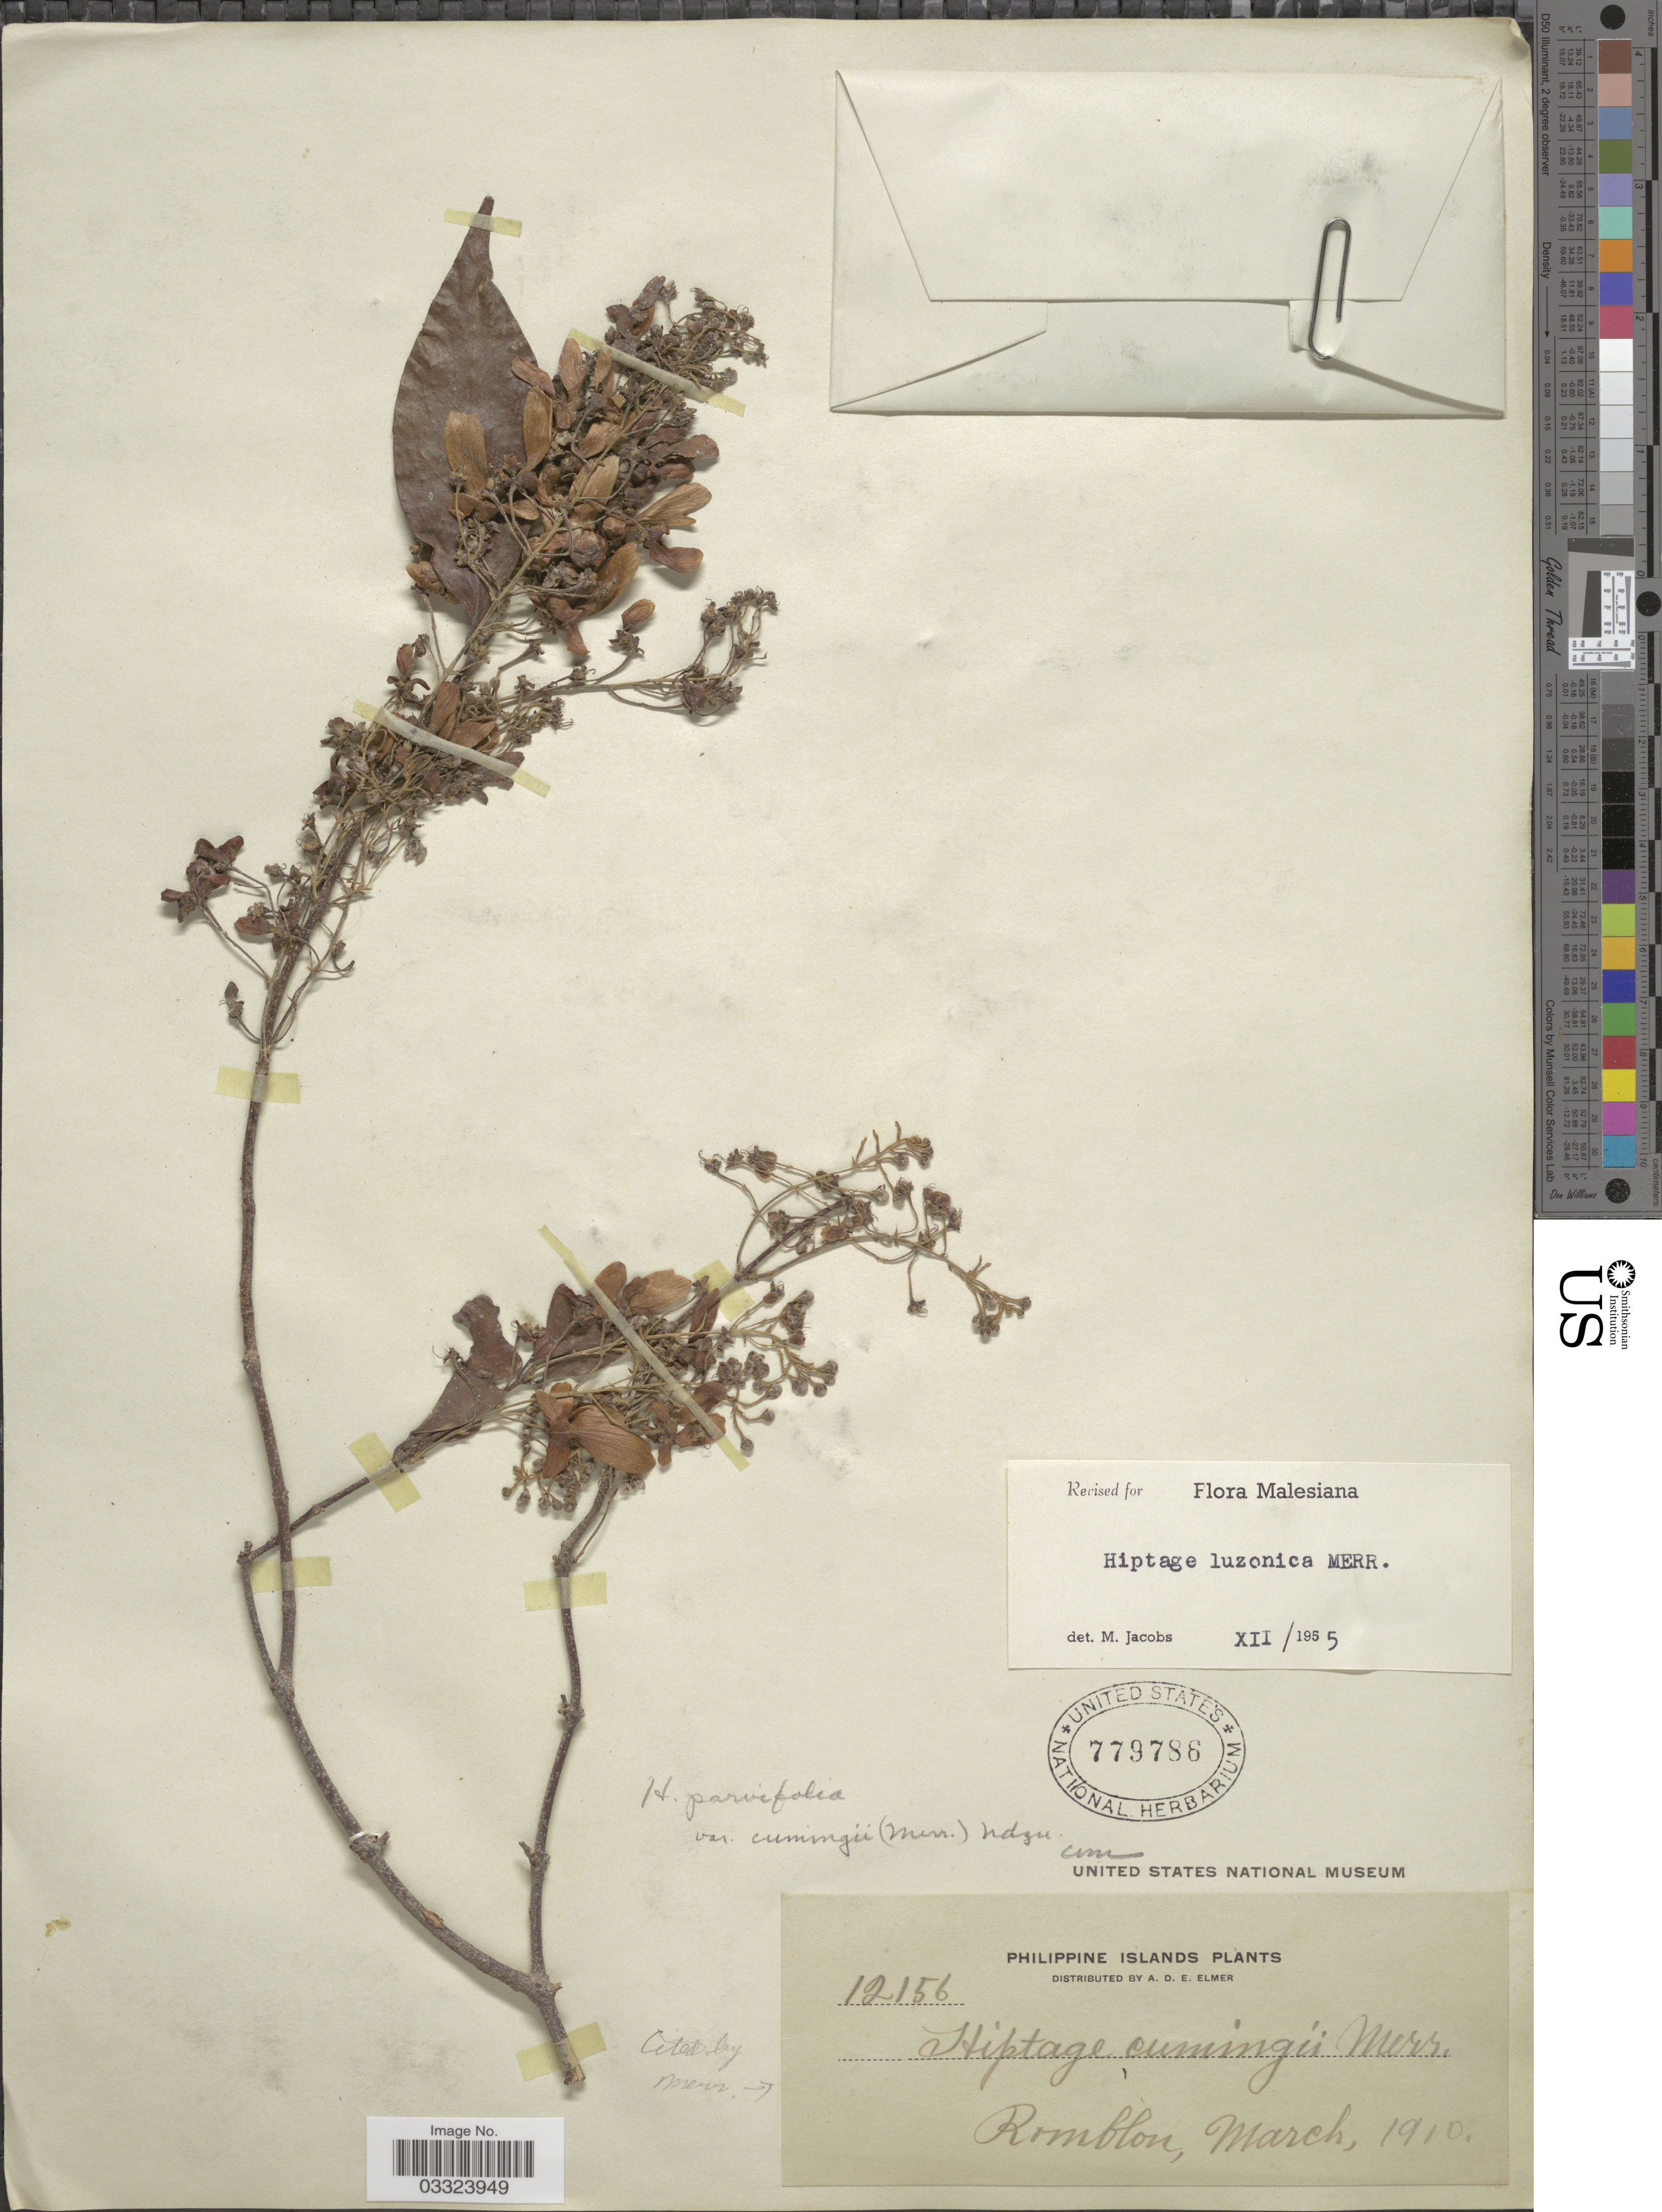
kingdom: Plantae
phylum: Tracheophyta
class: Magnoliopsida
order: Malpighiales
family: Malpighiaceae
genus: Hiptage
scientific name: Hiptage luzonica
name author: Merr.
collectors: A. D. E. Elmer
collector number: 12156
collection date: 1910-03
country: Philippines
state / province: Mimaropa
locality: Romblon.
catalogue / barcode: US 779786